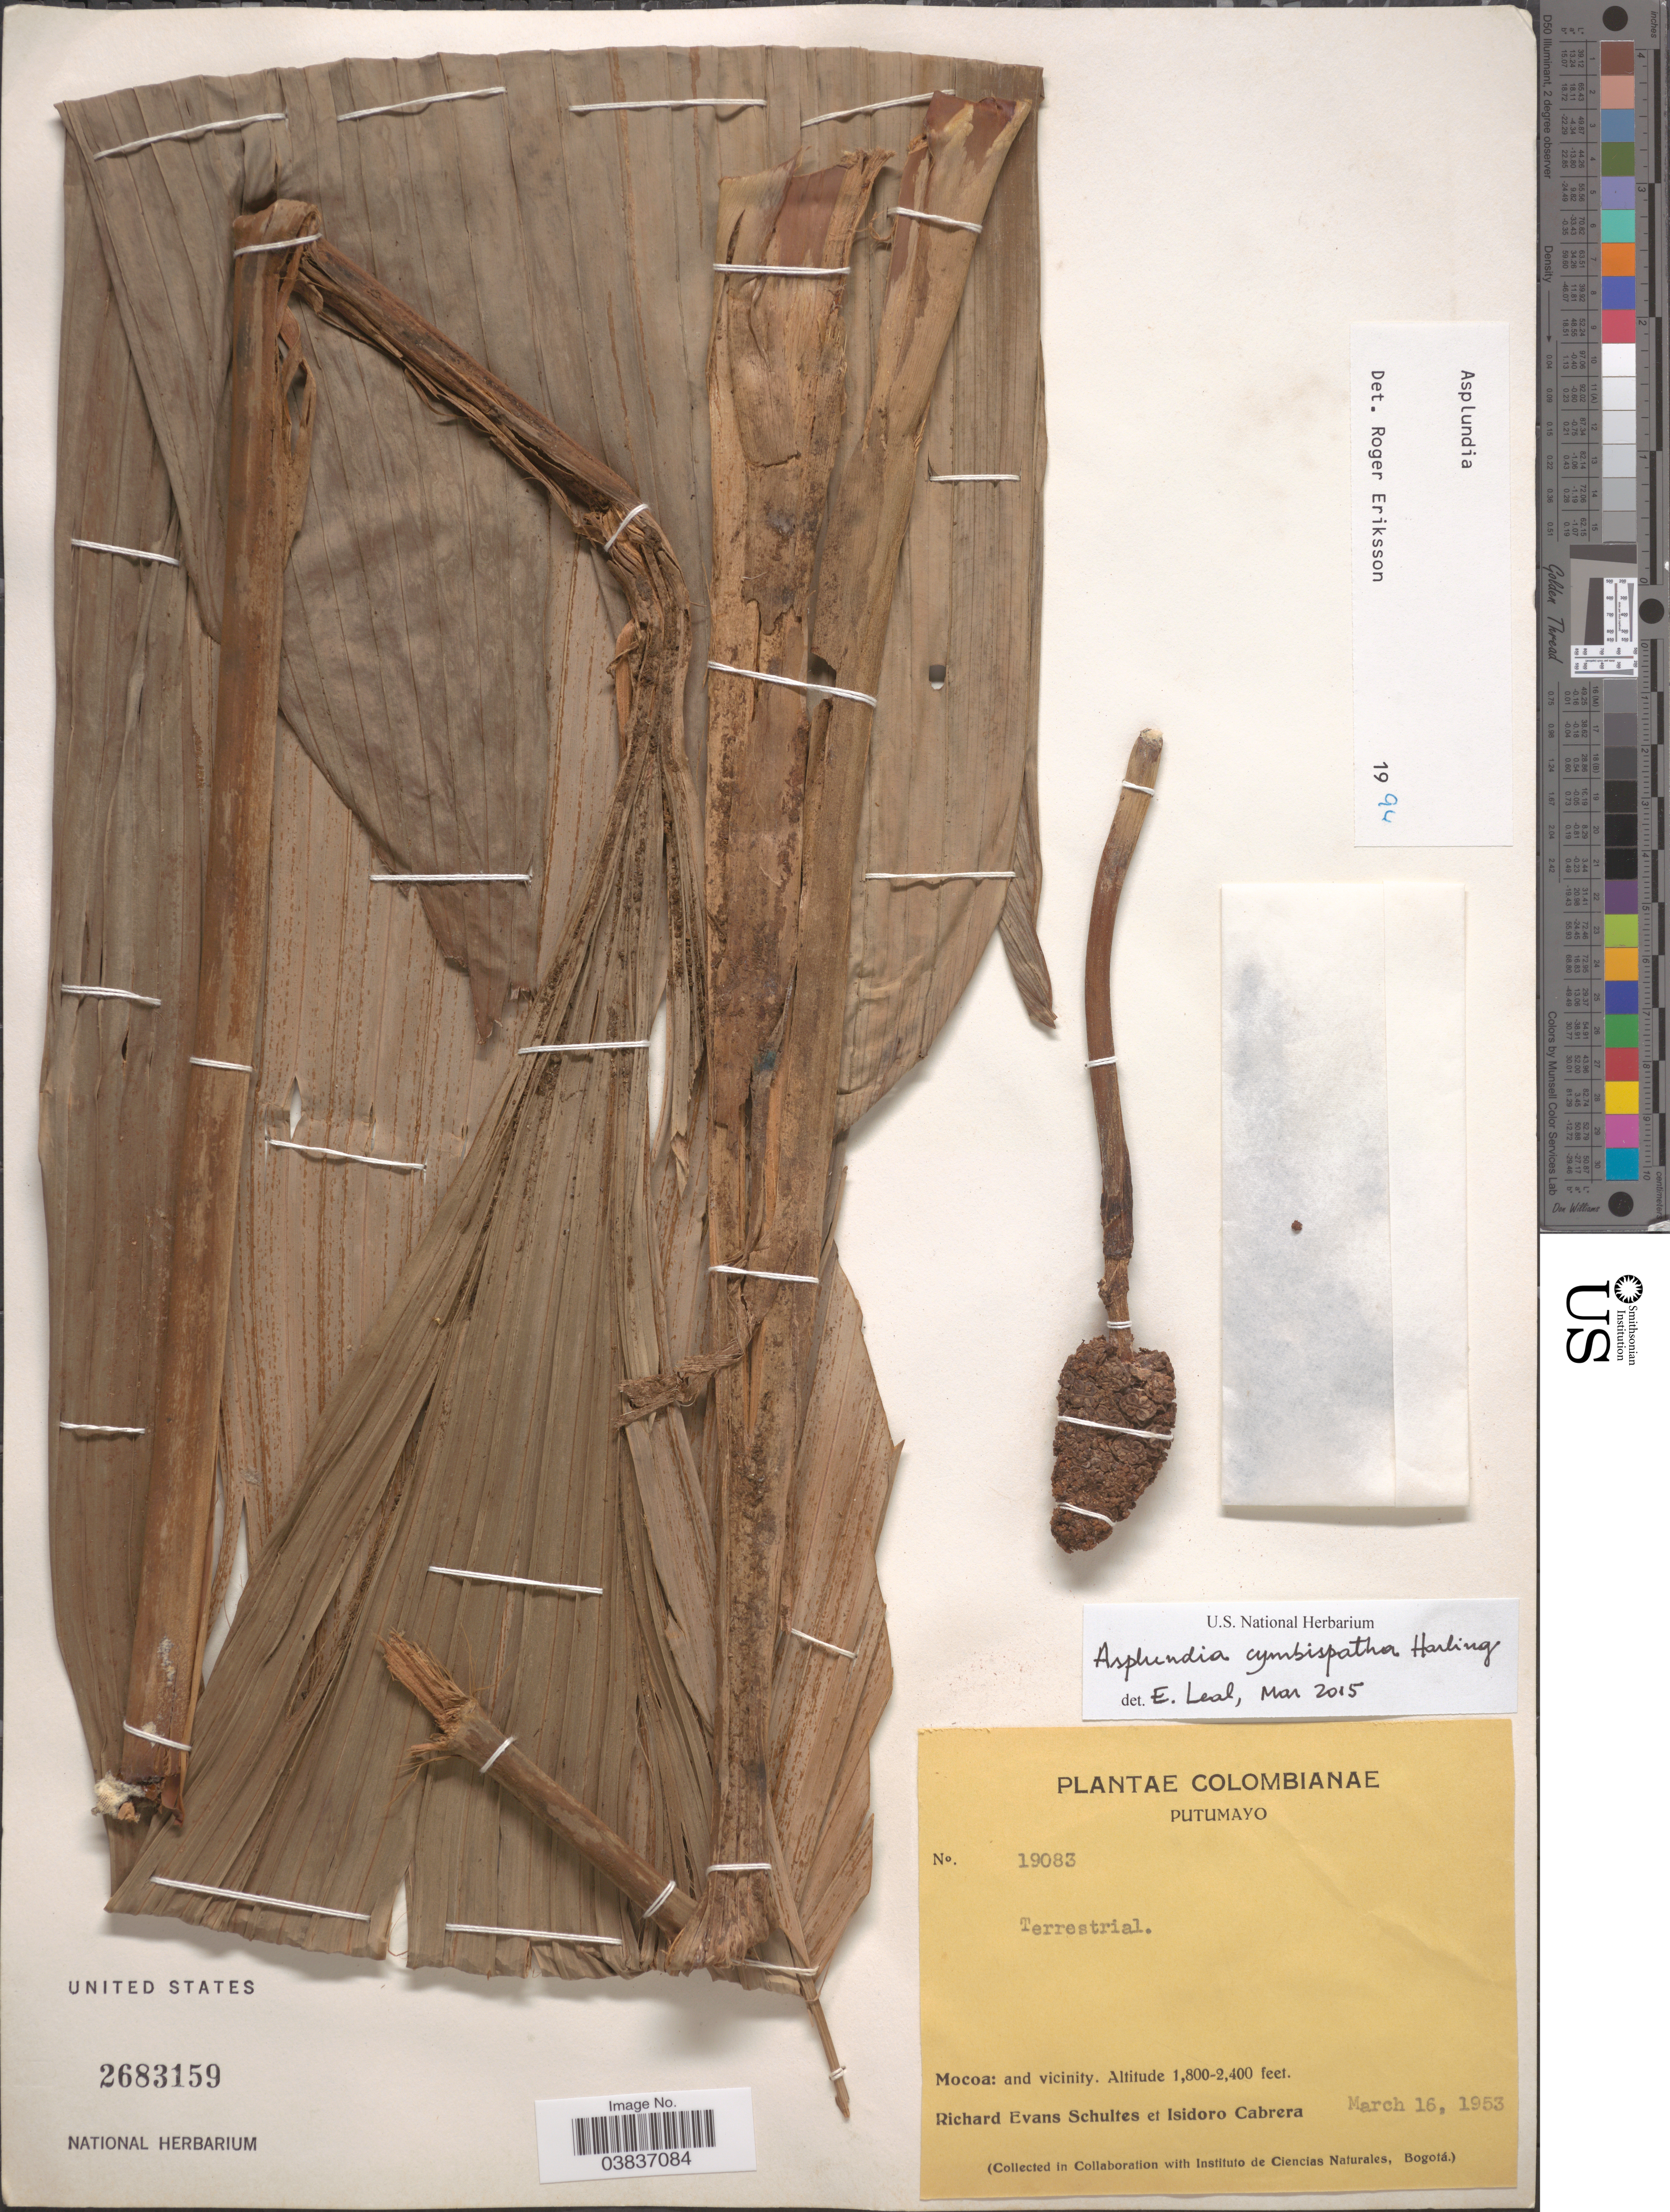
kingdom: Plantae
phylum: Tracheophyta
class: Liliopsida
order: Pandanales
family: Cyclanthaceae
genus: Asplundia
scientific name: Asplundia cymbispatha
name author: Harling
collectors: R. E. Schultes & I. Cabrera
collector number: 19083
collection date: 1953-03-16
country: Colombia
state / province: Putumayo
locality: Mocoa: and vicinity.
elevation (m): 549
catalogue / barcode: US 2683159